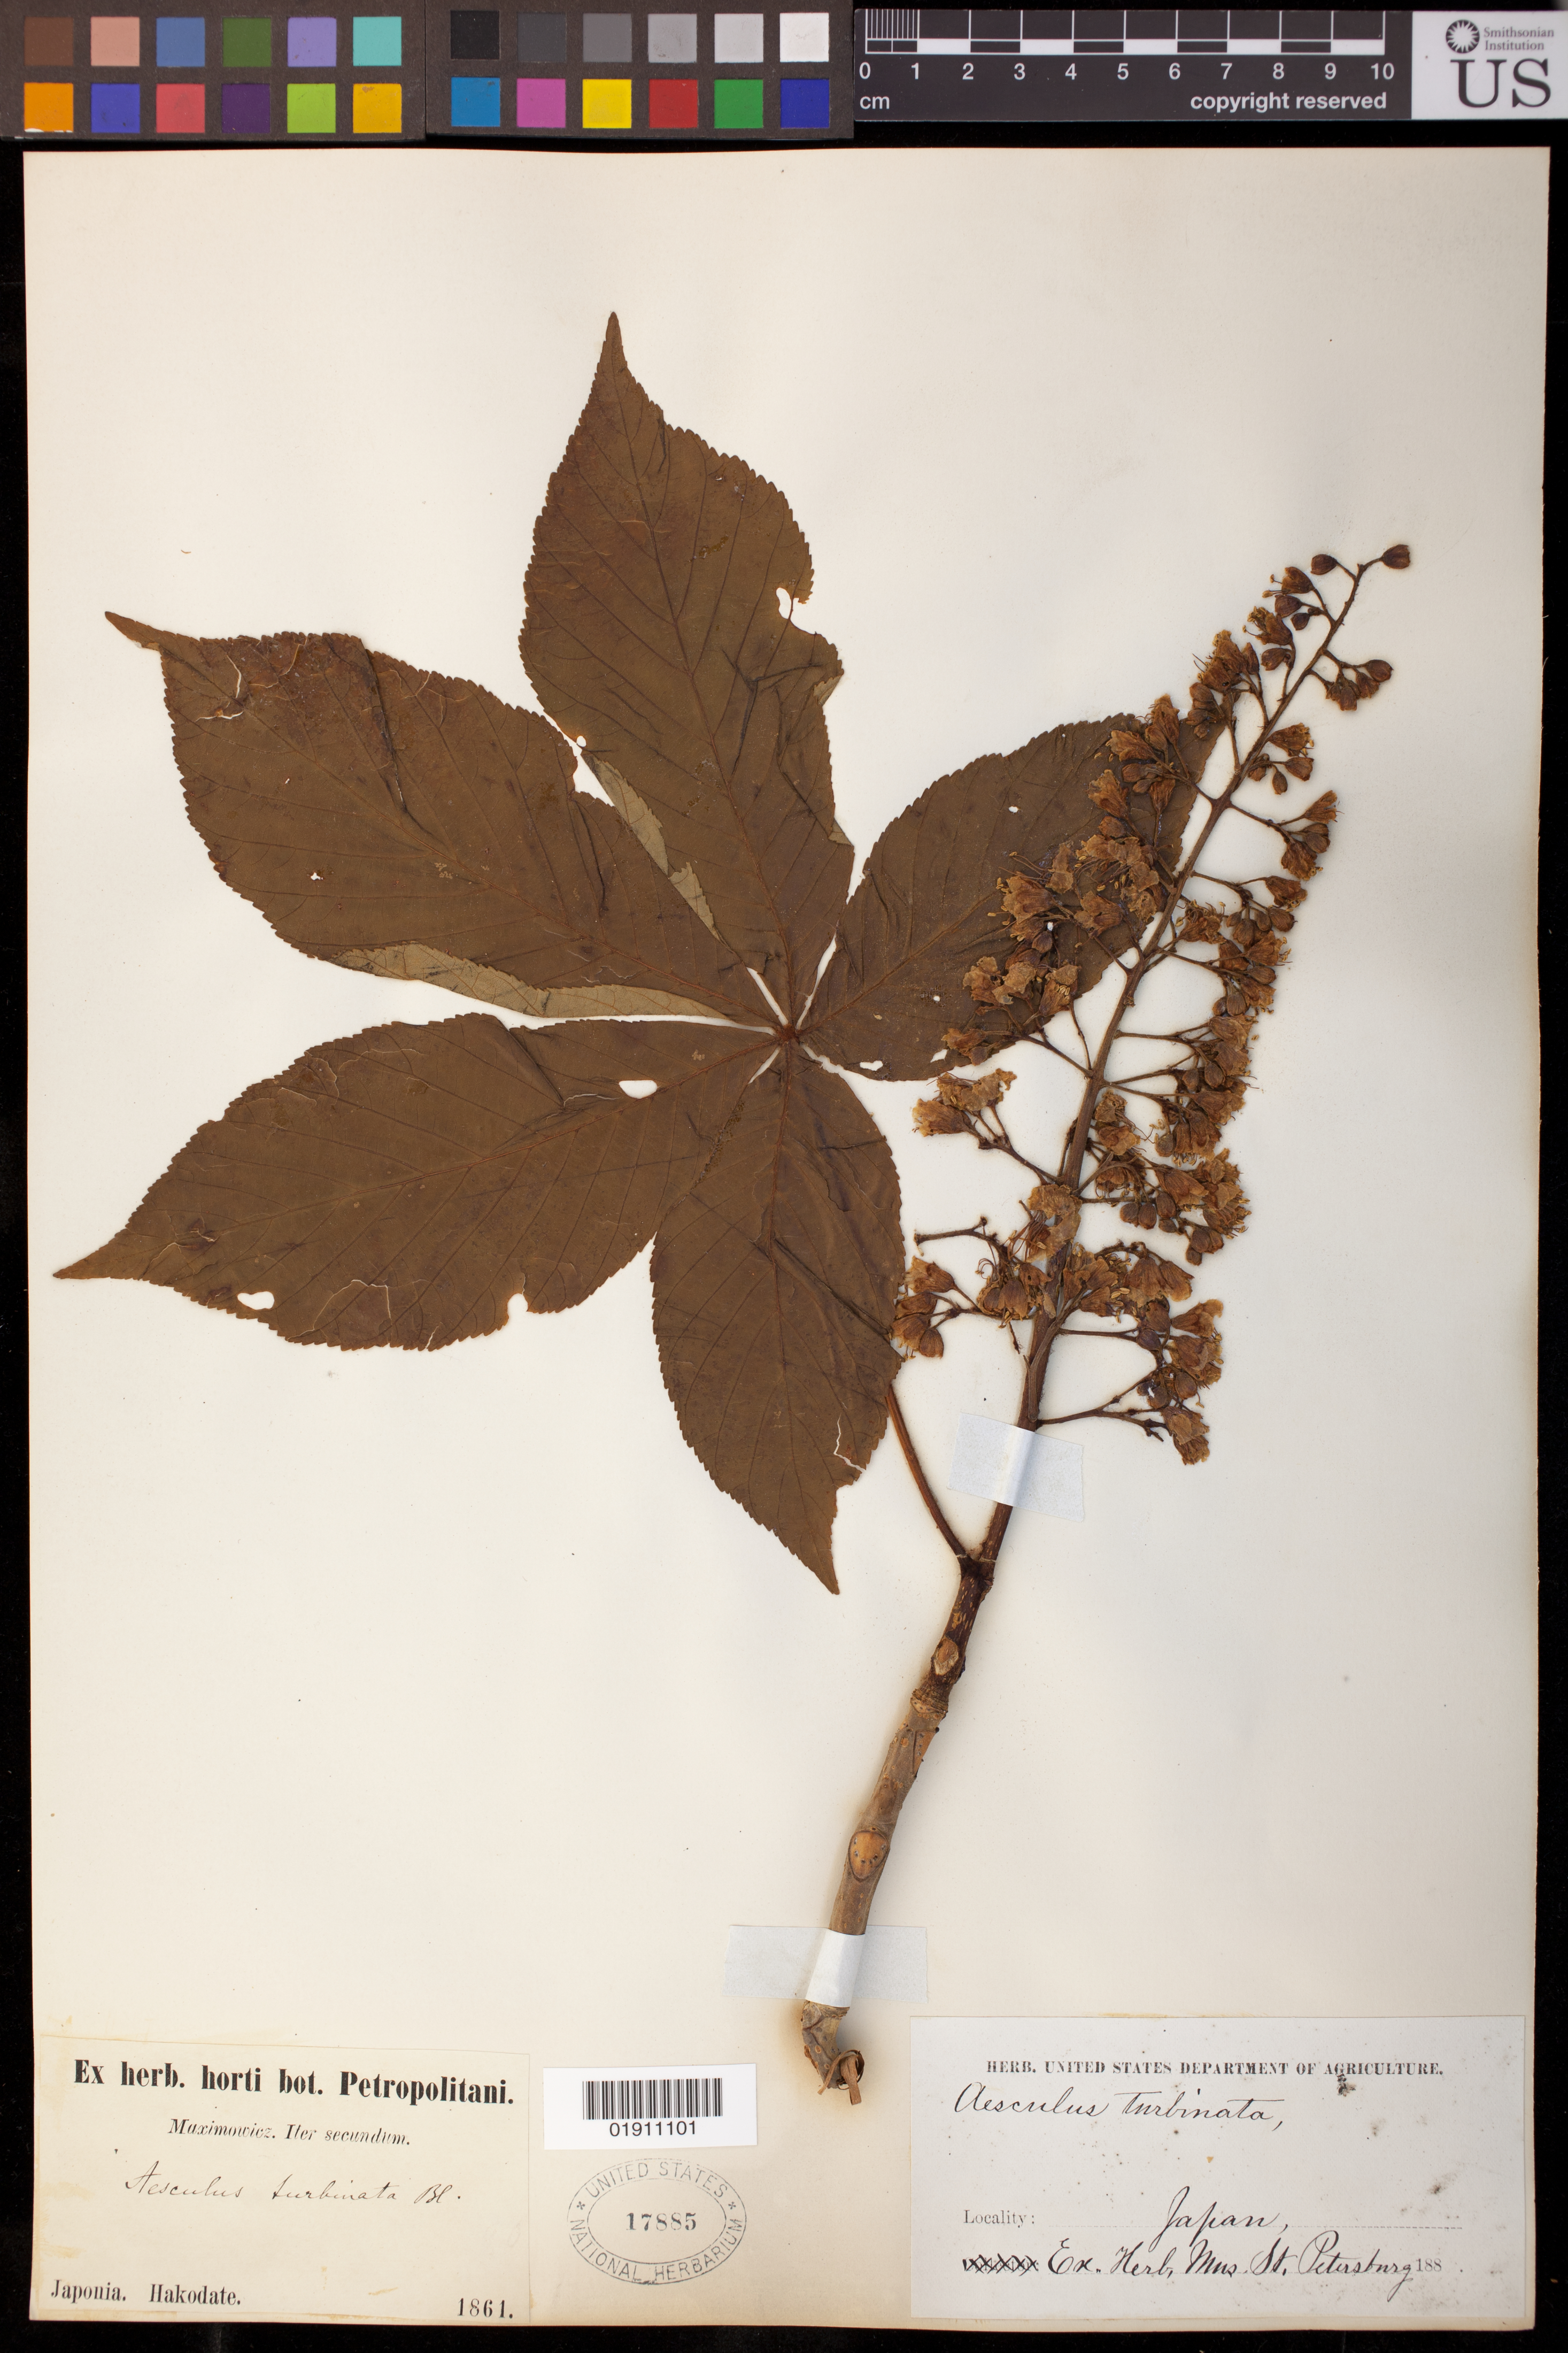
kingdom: Plantae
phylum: Tracheophyta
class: Magnoliopsida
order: Sapindales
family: Sapindaceae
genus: Aesculus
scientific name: Aesculus turbinata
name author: Blume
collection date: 1861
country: Japan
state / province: Hokkaido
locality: Hakodate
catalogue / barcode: US 17885